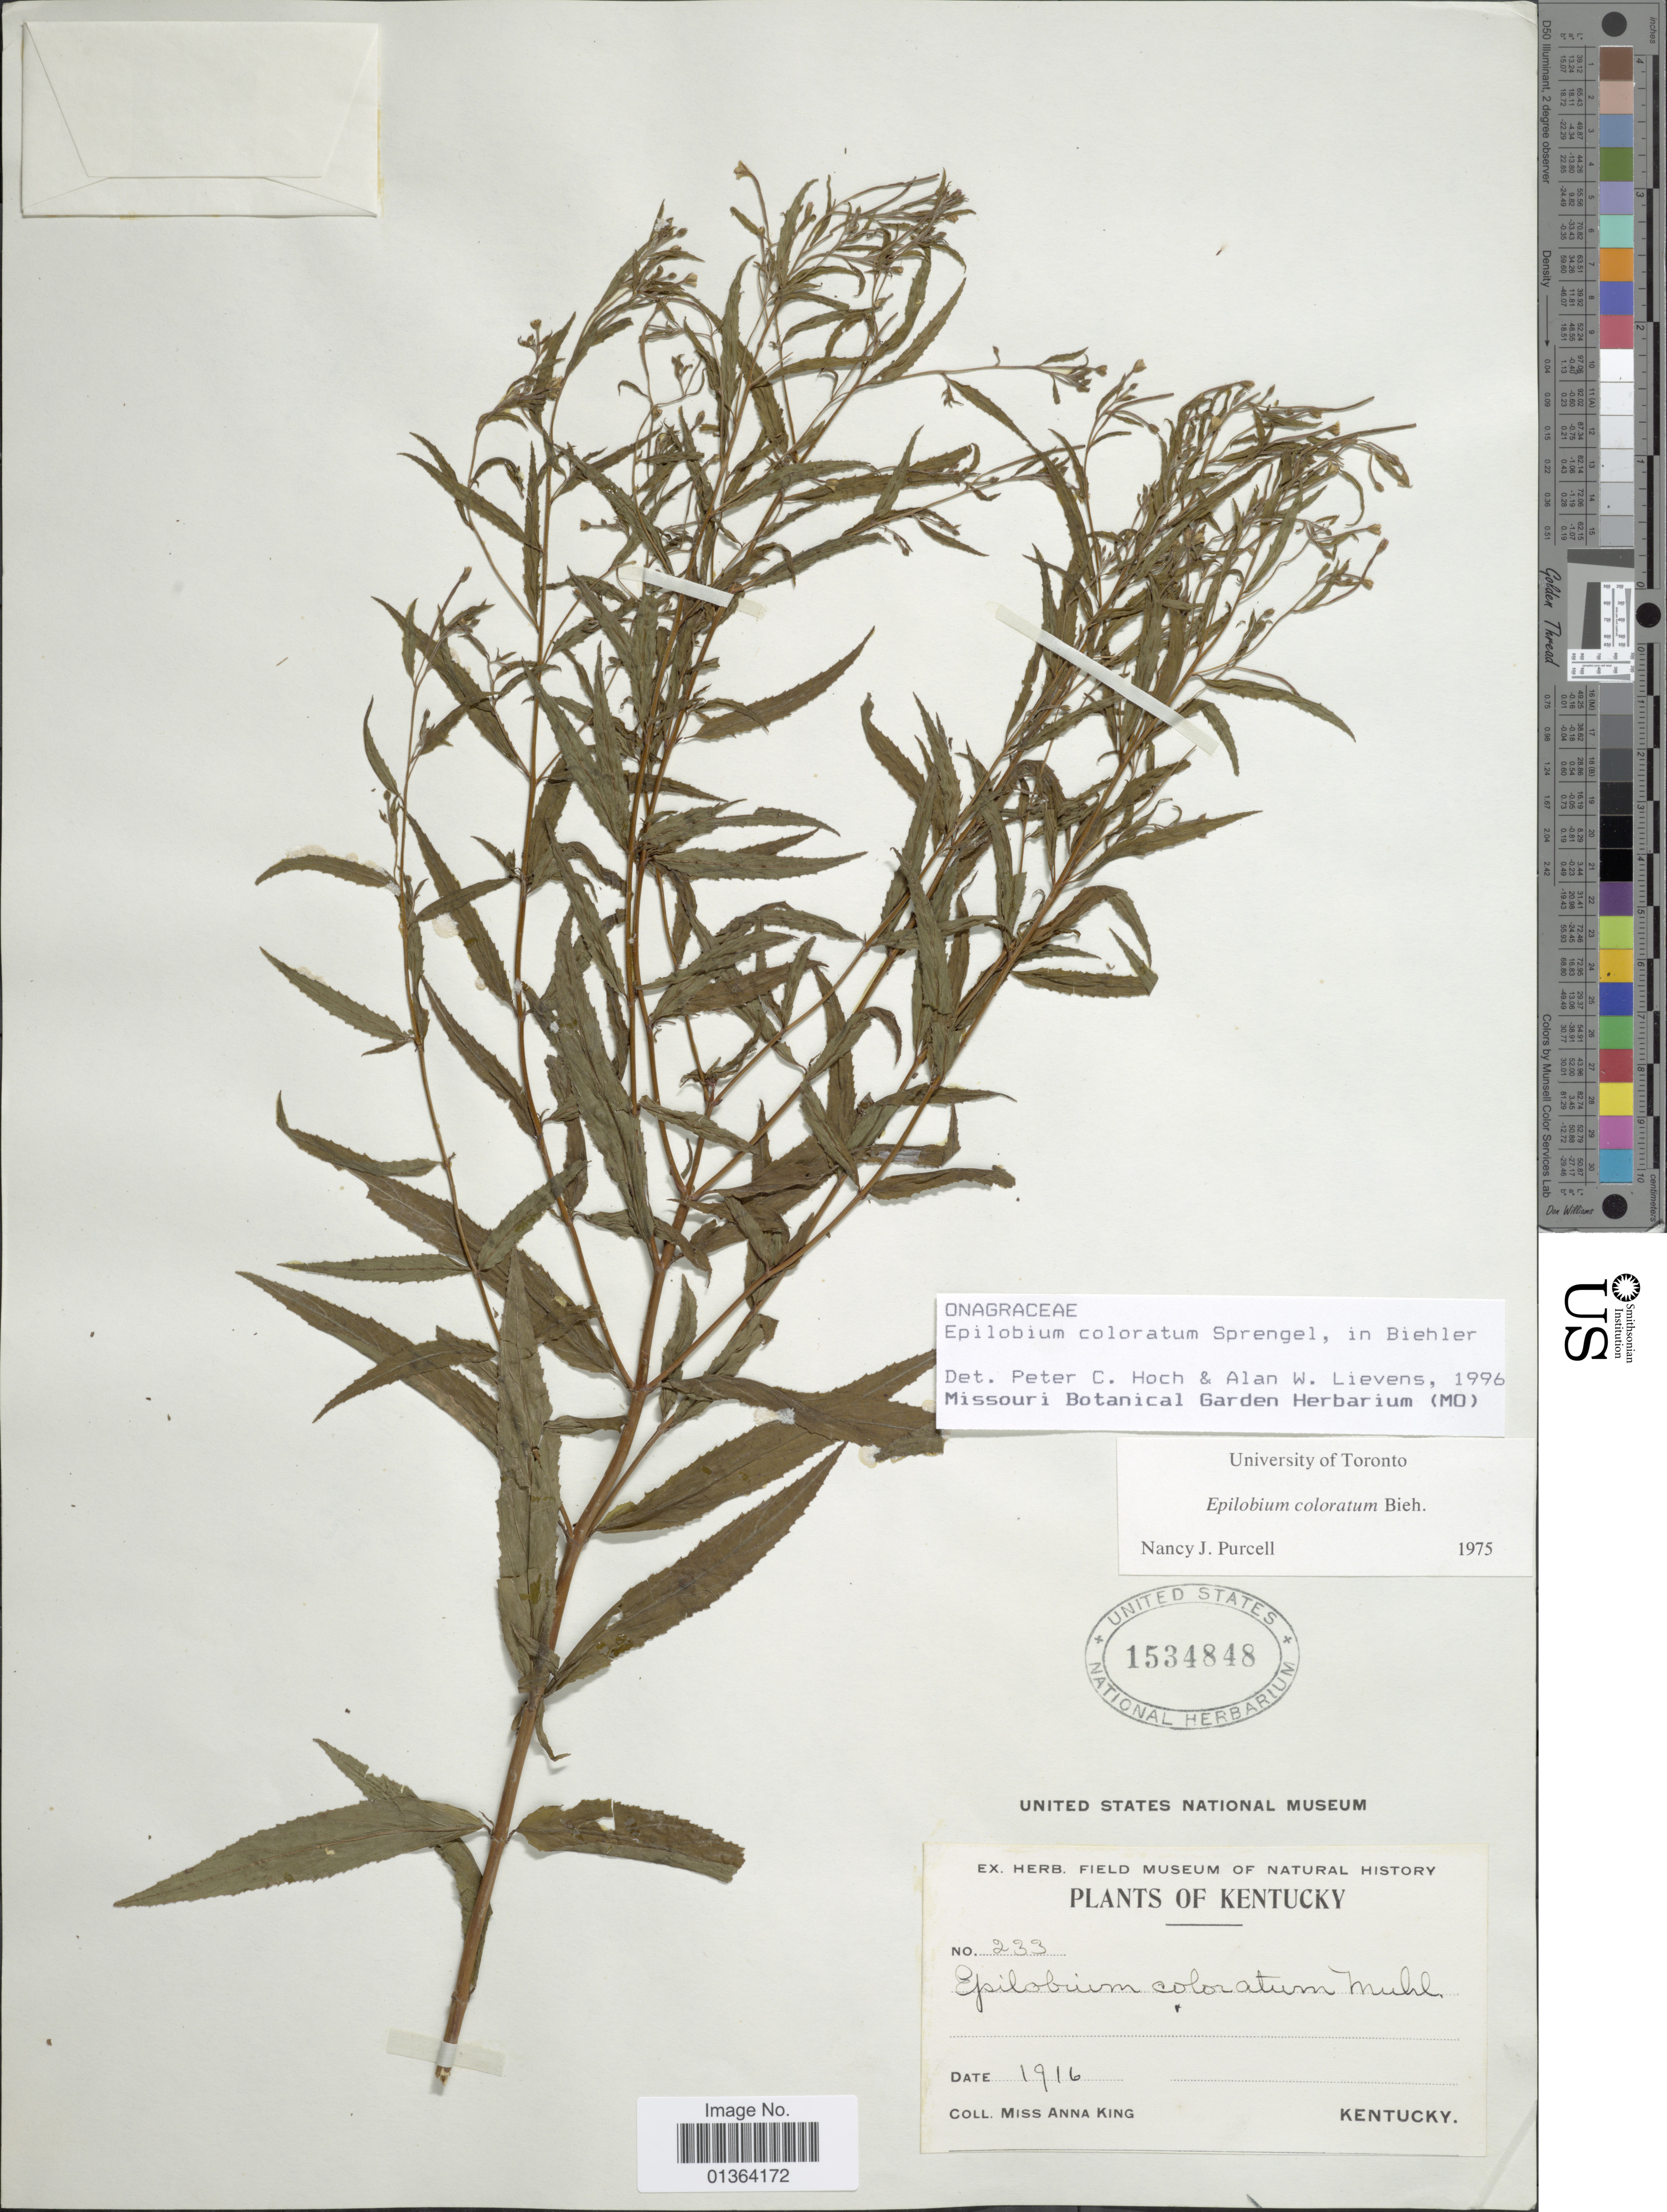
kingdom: Plantae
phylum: Tracheophyta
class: Magnoliopsida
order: Myrtales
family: Onagraceae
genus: Epilobium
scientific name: Epilobium coloratum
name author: Biehler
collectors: A. King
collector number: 233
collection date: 1916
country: United States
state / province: Kentucky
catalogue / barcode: US 1534848